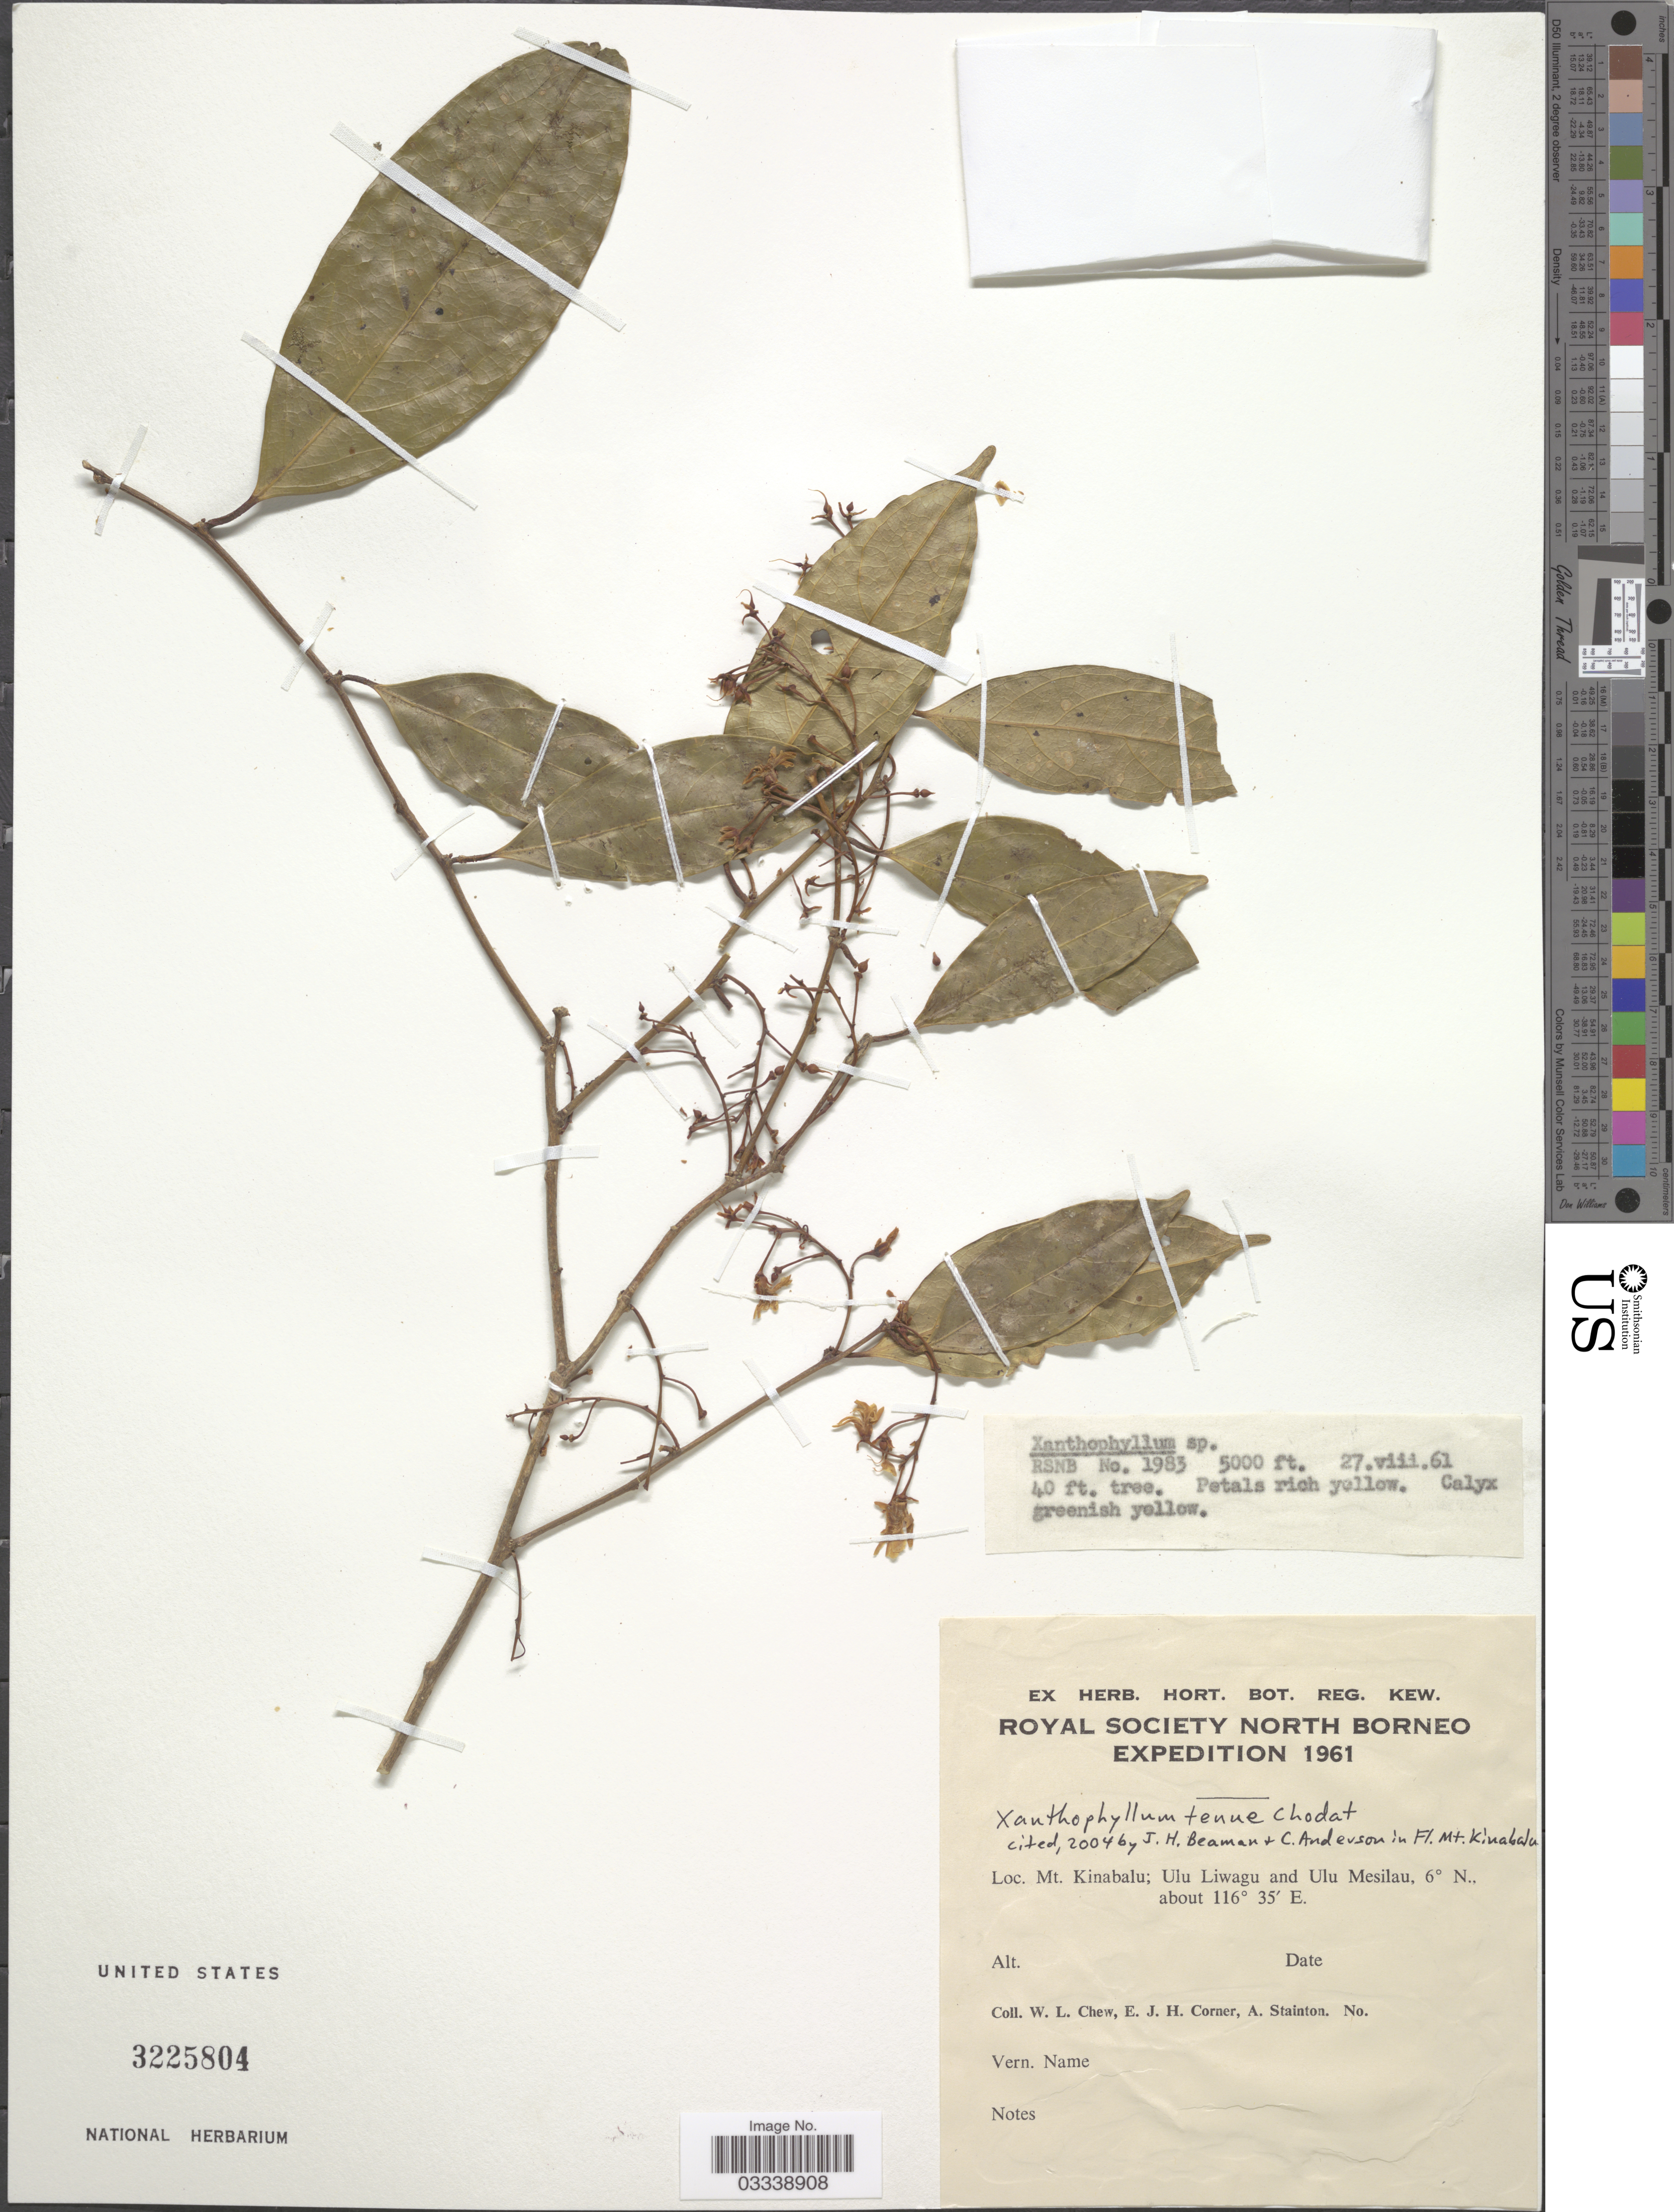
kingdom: Plantae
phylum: Tracheophyta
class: Magnoliopsida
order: Fabales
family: Polygalaceae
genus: Xanthophyllum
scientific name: Xanthophyllum tenue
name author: Chodat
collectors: W. Chew, E. Corner & A. Stainton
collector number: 1983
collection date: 1961-08-27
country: Malaysia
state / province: Sabah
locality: North Borneo. Mt. Kinabalu; Ulu Liwagu and Ulu Mesilau.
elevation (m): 1524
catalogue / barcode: US 3225804